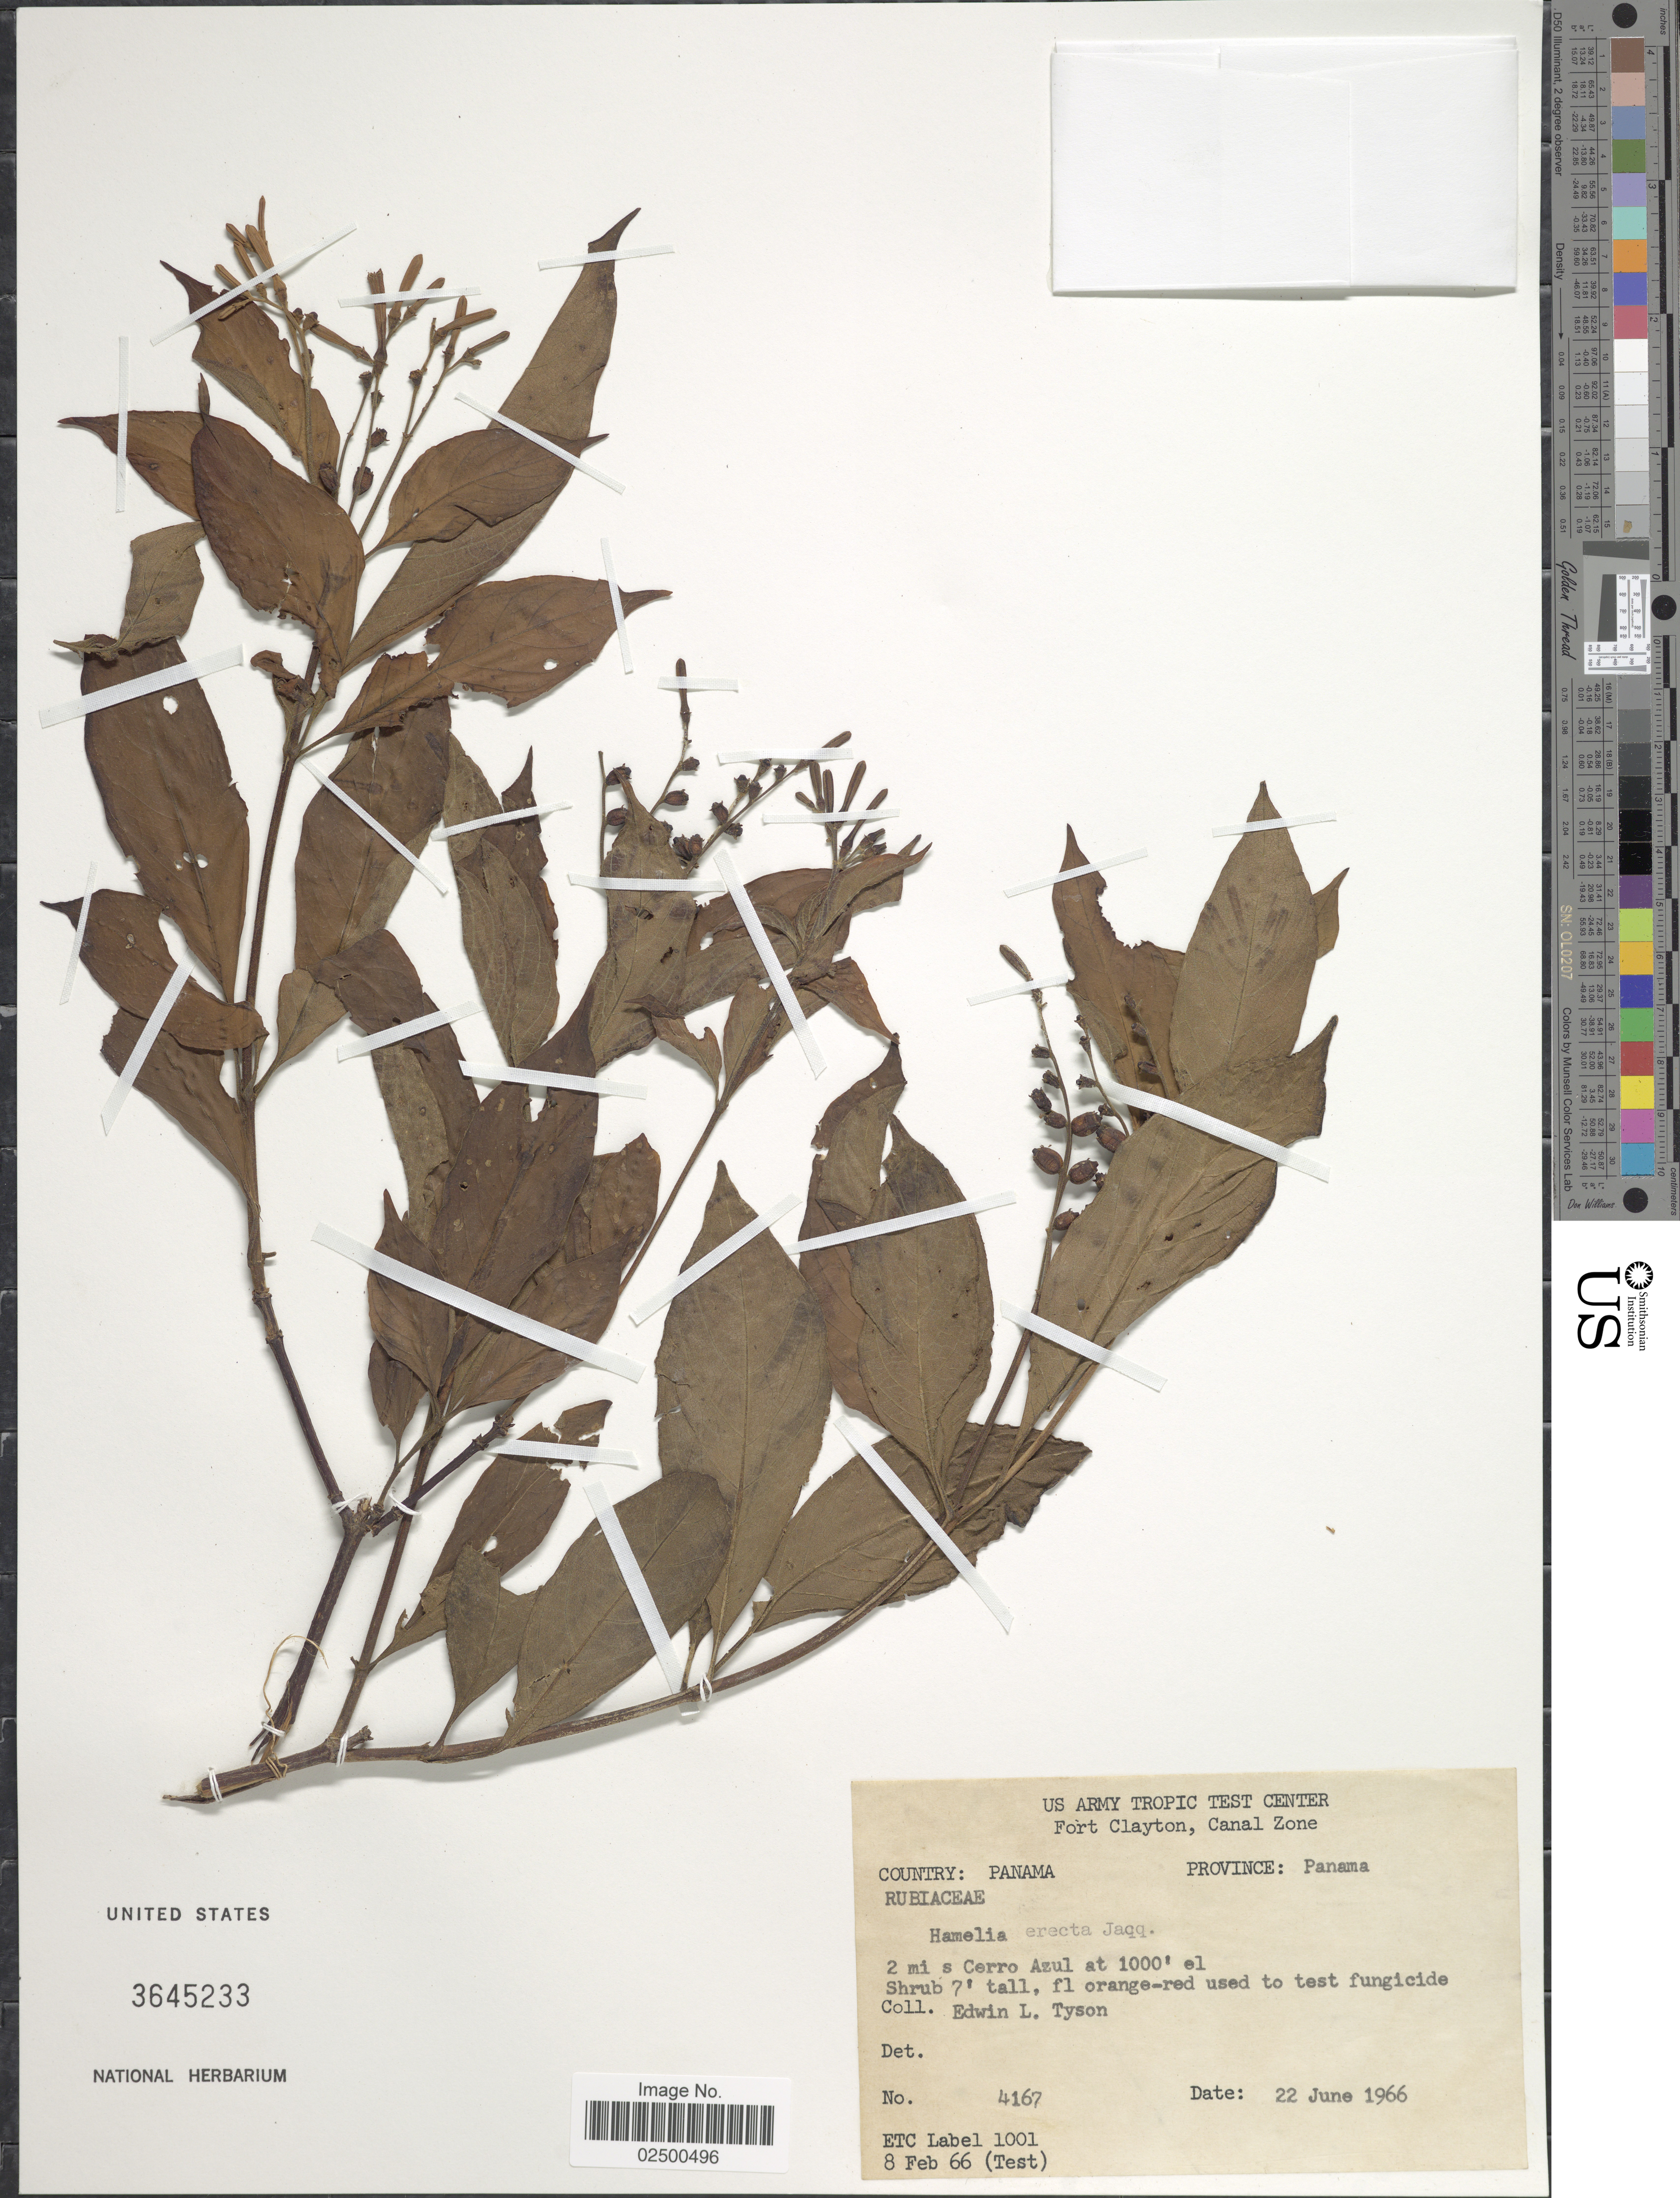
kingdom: Plantae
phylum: Tracheophyta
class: Magnoliopsida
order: Gentianales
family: Rubiaceae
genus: Hamelia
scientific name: Hamelia erecta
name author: Jacq.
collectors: E. L. Tyson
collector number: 4167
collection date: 1966-06-22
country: Panama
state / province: Colón / Panamá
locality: Fort Clayton, Canal Zone, 2 mi s Cerro Azul, Country: Panama, Province Panama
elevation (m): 305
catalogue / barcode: US 3645233